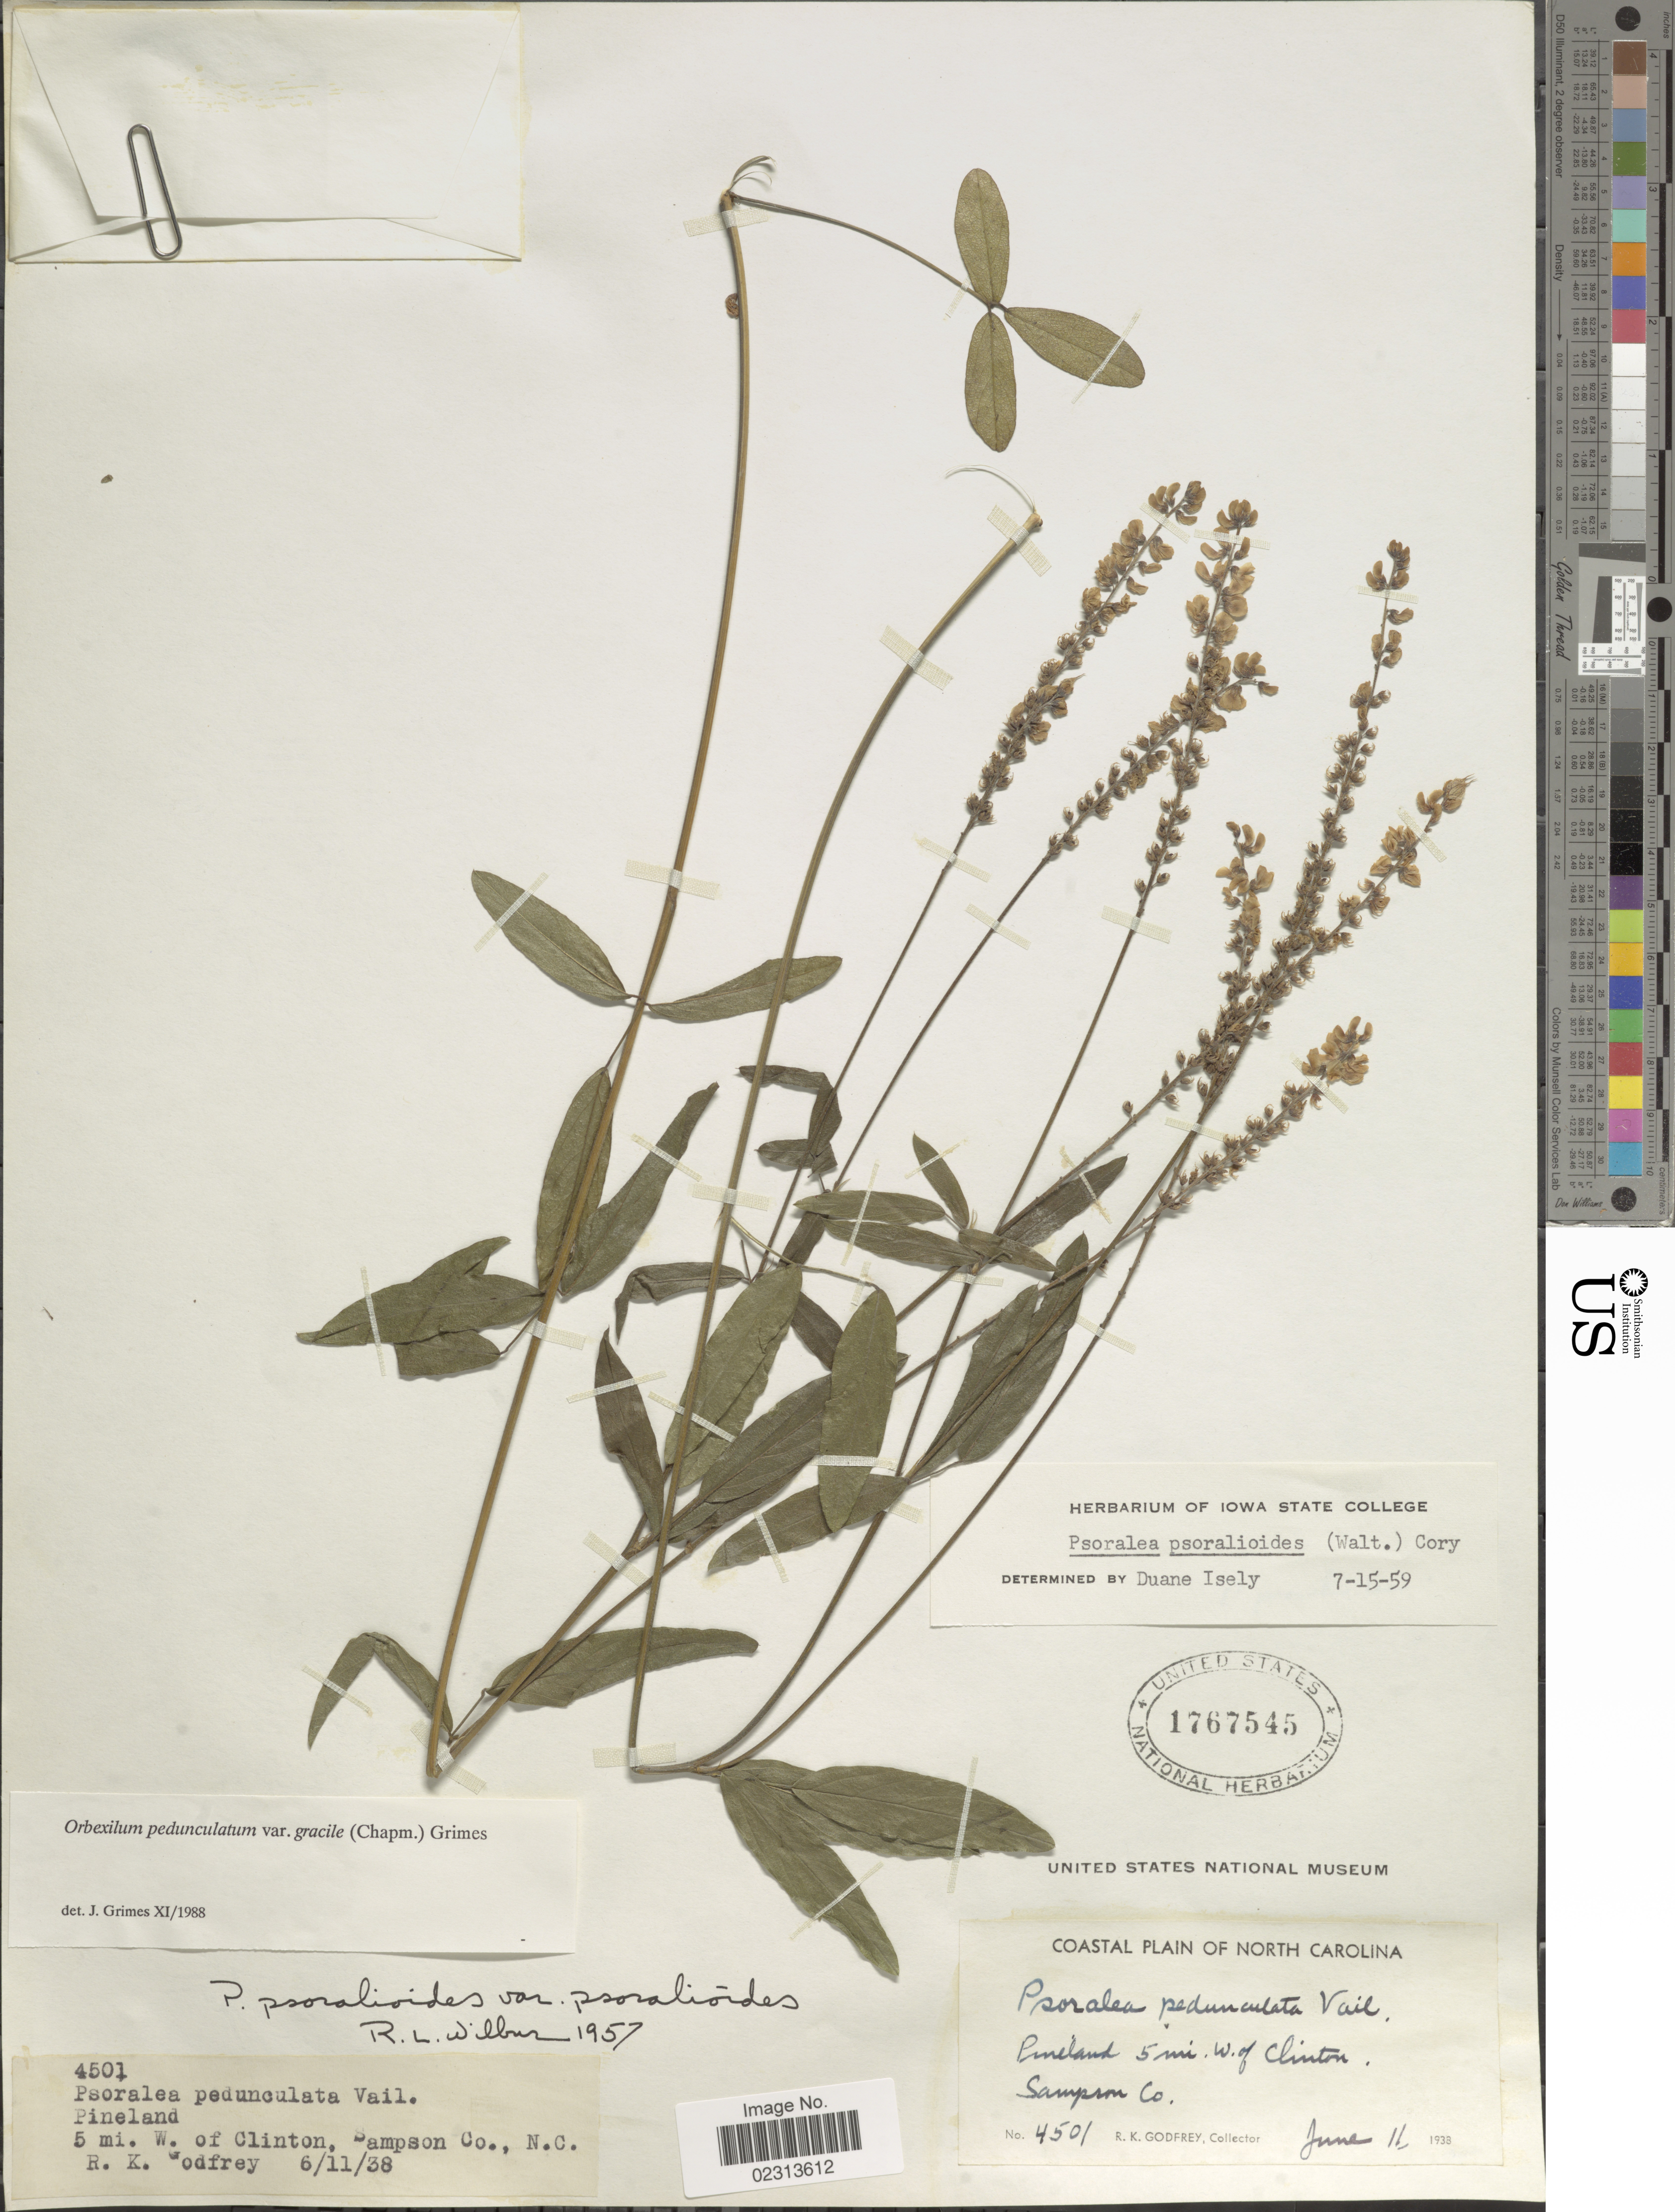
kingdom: Plantae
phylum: Tracheophyta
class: Magnoliopsida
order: Fabales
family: Fabaceae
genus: Orbexilum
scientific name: Orbexilum pedunculatum var. gracile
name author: (Torr. & A. Gray) J.W. Grimes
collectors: R. K. Godfrey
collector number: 4501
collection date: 1938-06-11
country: United States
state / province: North Carolina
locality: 5 mi. W. of Clinton, Sampson Co.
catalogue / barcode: US 1767545